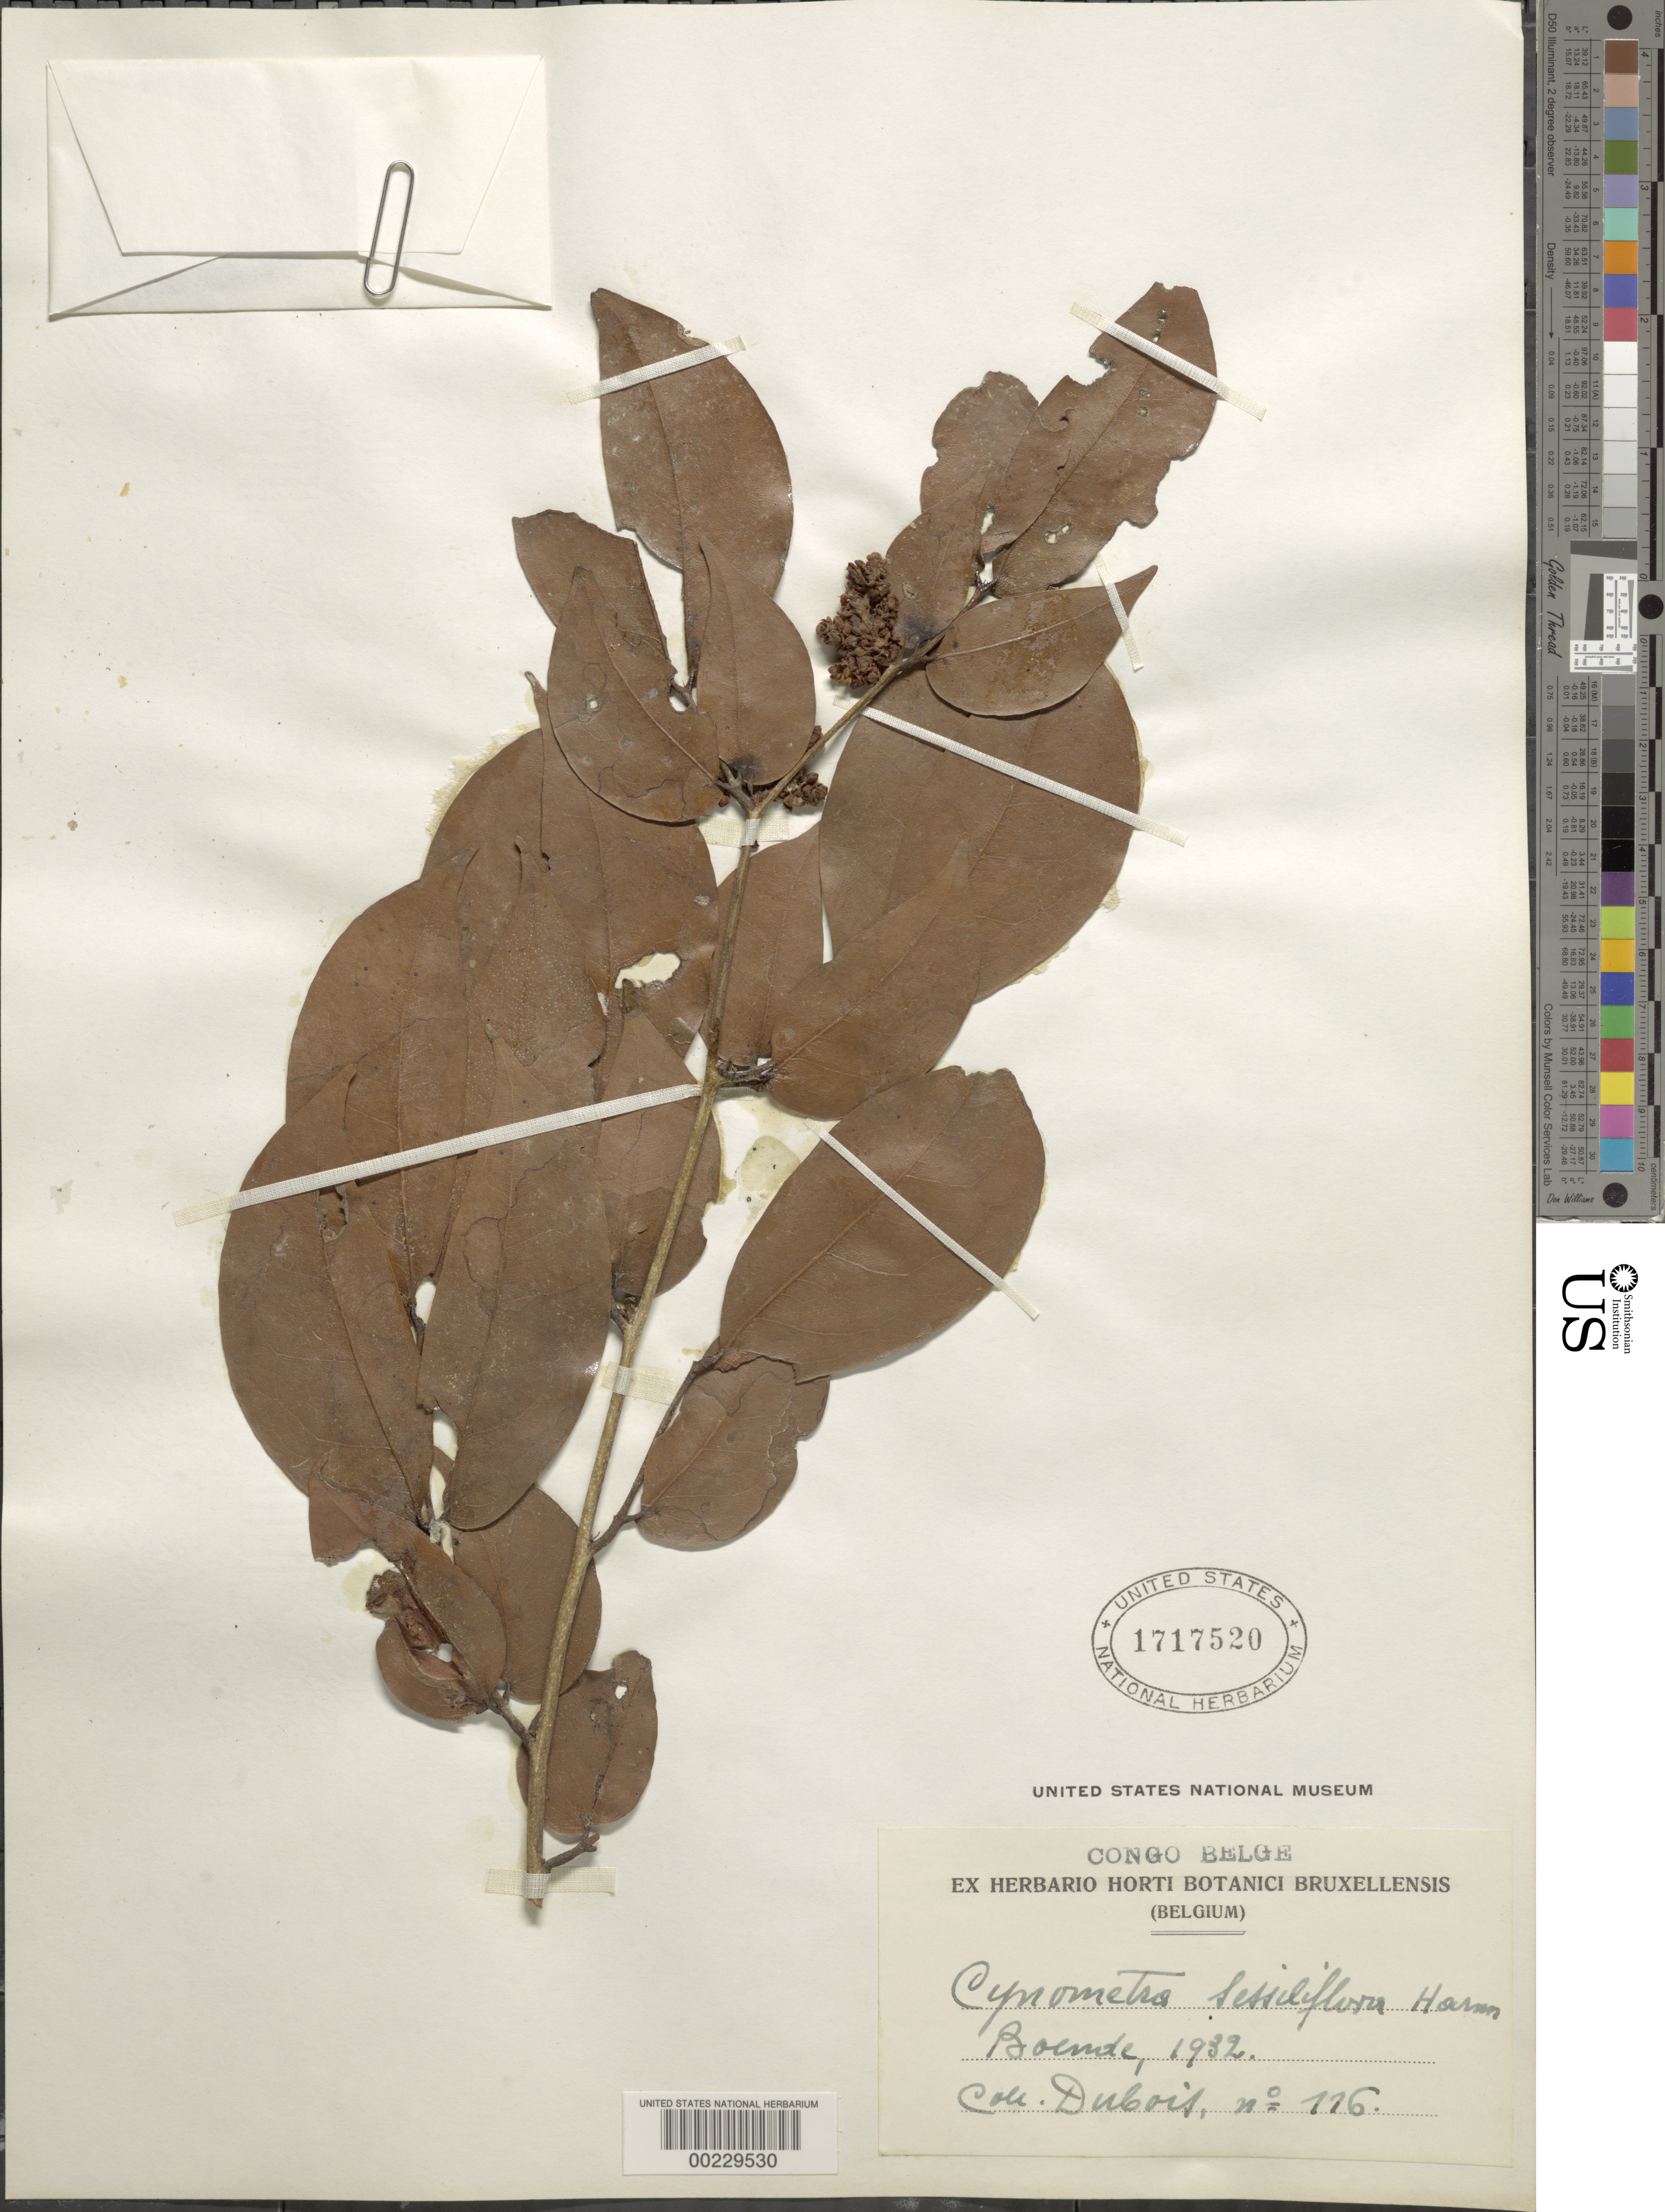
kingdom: Plantae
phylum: Tracheophyta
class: Magnoliopsida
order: Fabales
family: Fabaceae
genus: Cynometra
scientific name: Cynometra sessiliflora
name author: Harms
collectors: -. Dubois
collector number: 116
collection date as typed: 1932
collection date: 1932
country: Congo, Democratic Republic of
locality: Boende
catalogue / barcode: US 1717520